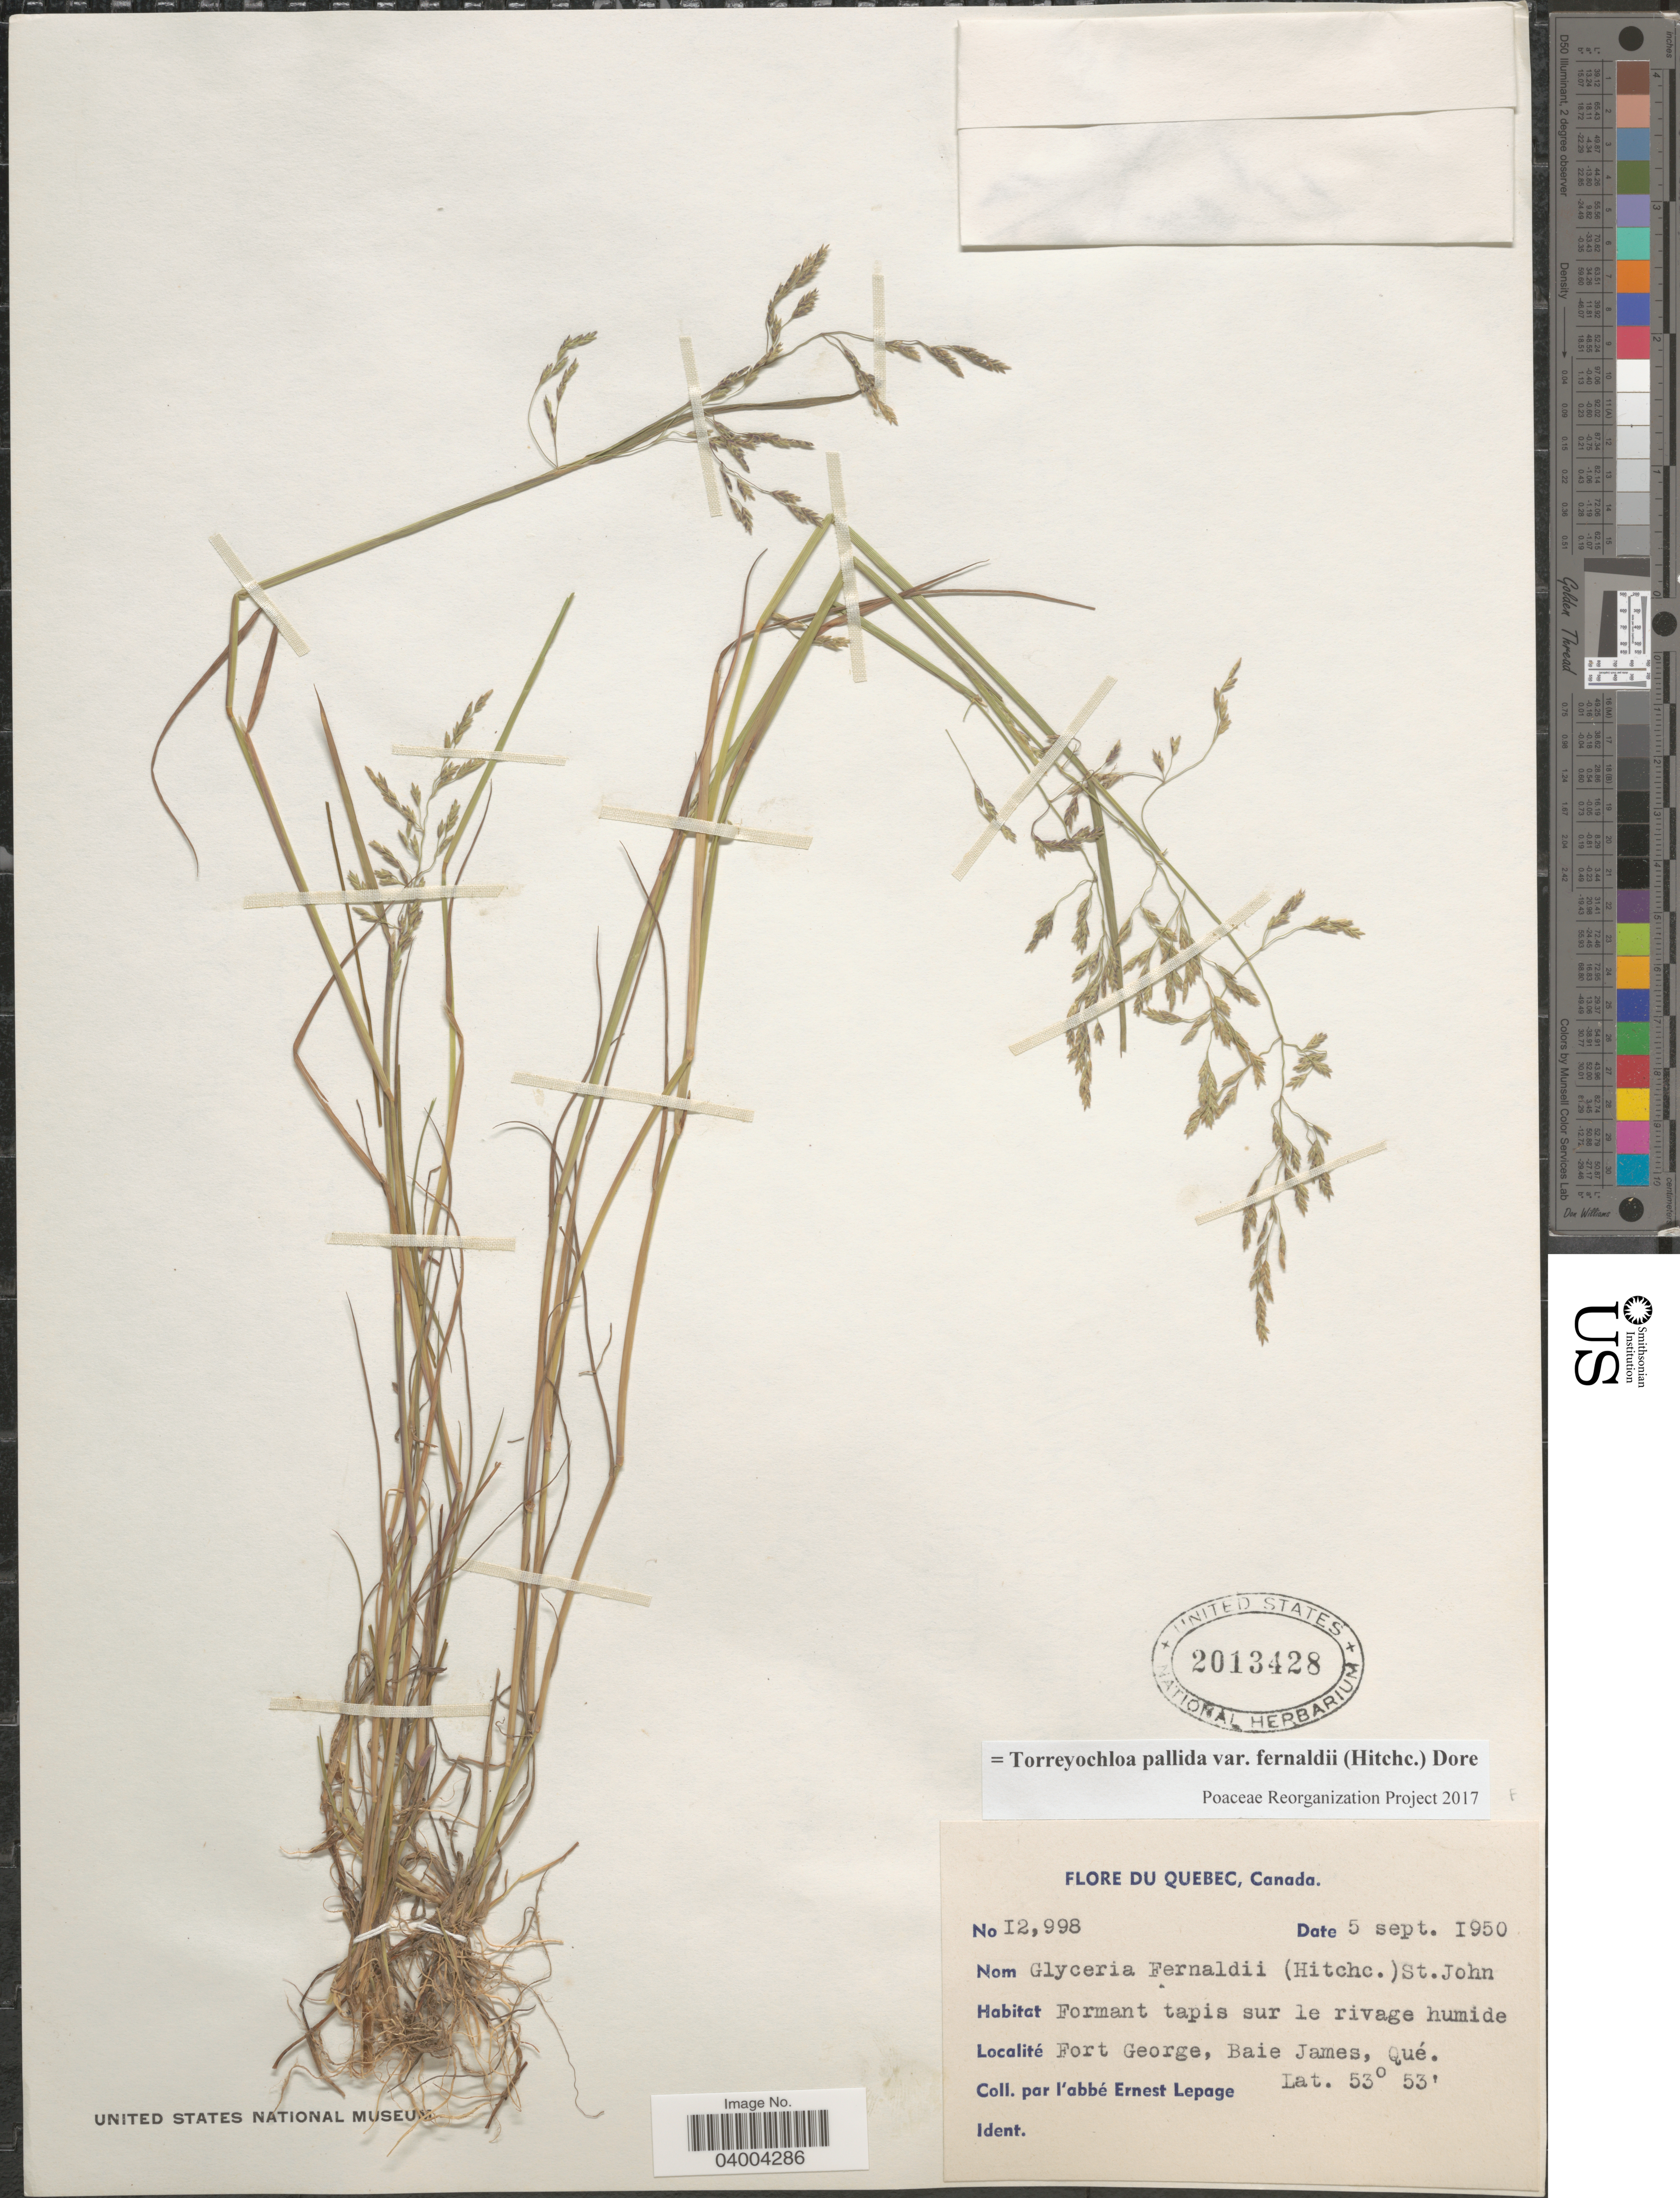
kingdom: Plantae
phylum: Tracheophyta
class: Liliopsida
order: Poales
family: Poaceae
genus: Torreyochloa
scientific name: Torreyochloa pallida var. fernaldii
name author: (Hitchc.) Dore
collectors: E. Lepage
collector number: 12998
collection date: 1950-09-05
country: Canada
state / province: Quebec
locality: Fort George, Baie James.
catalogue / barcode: US 2013428